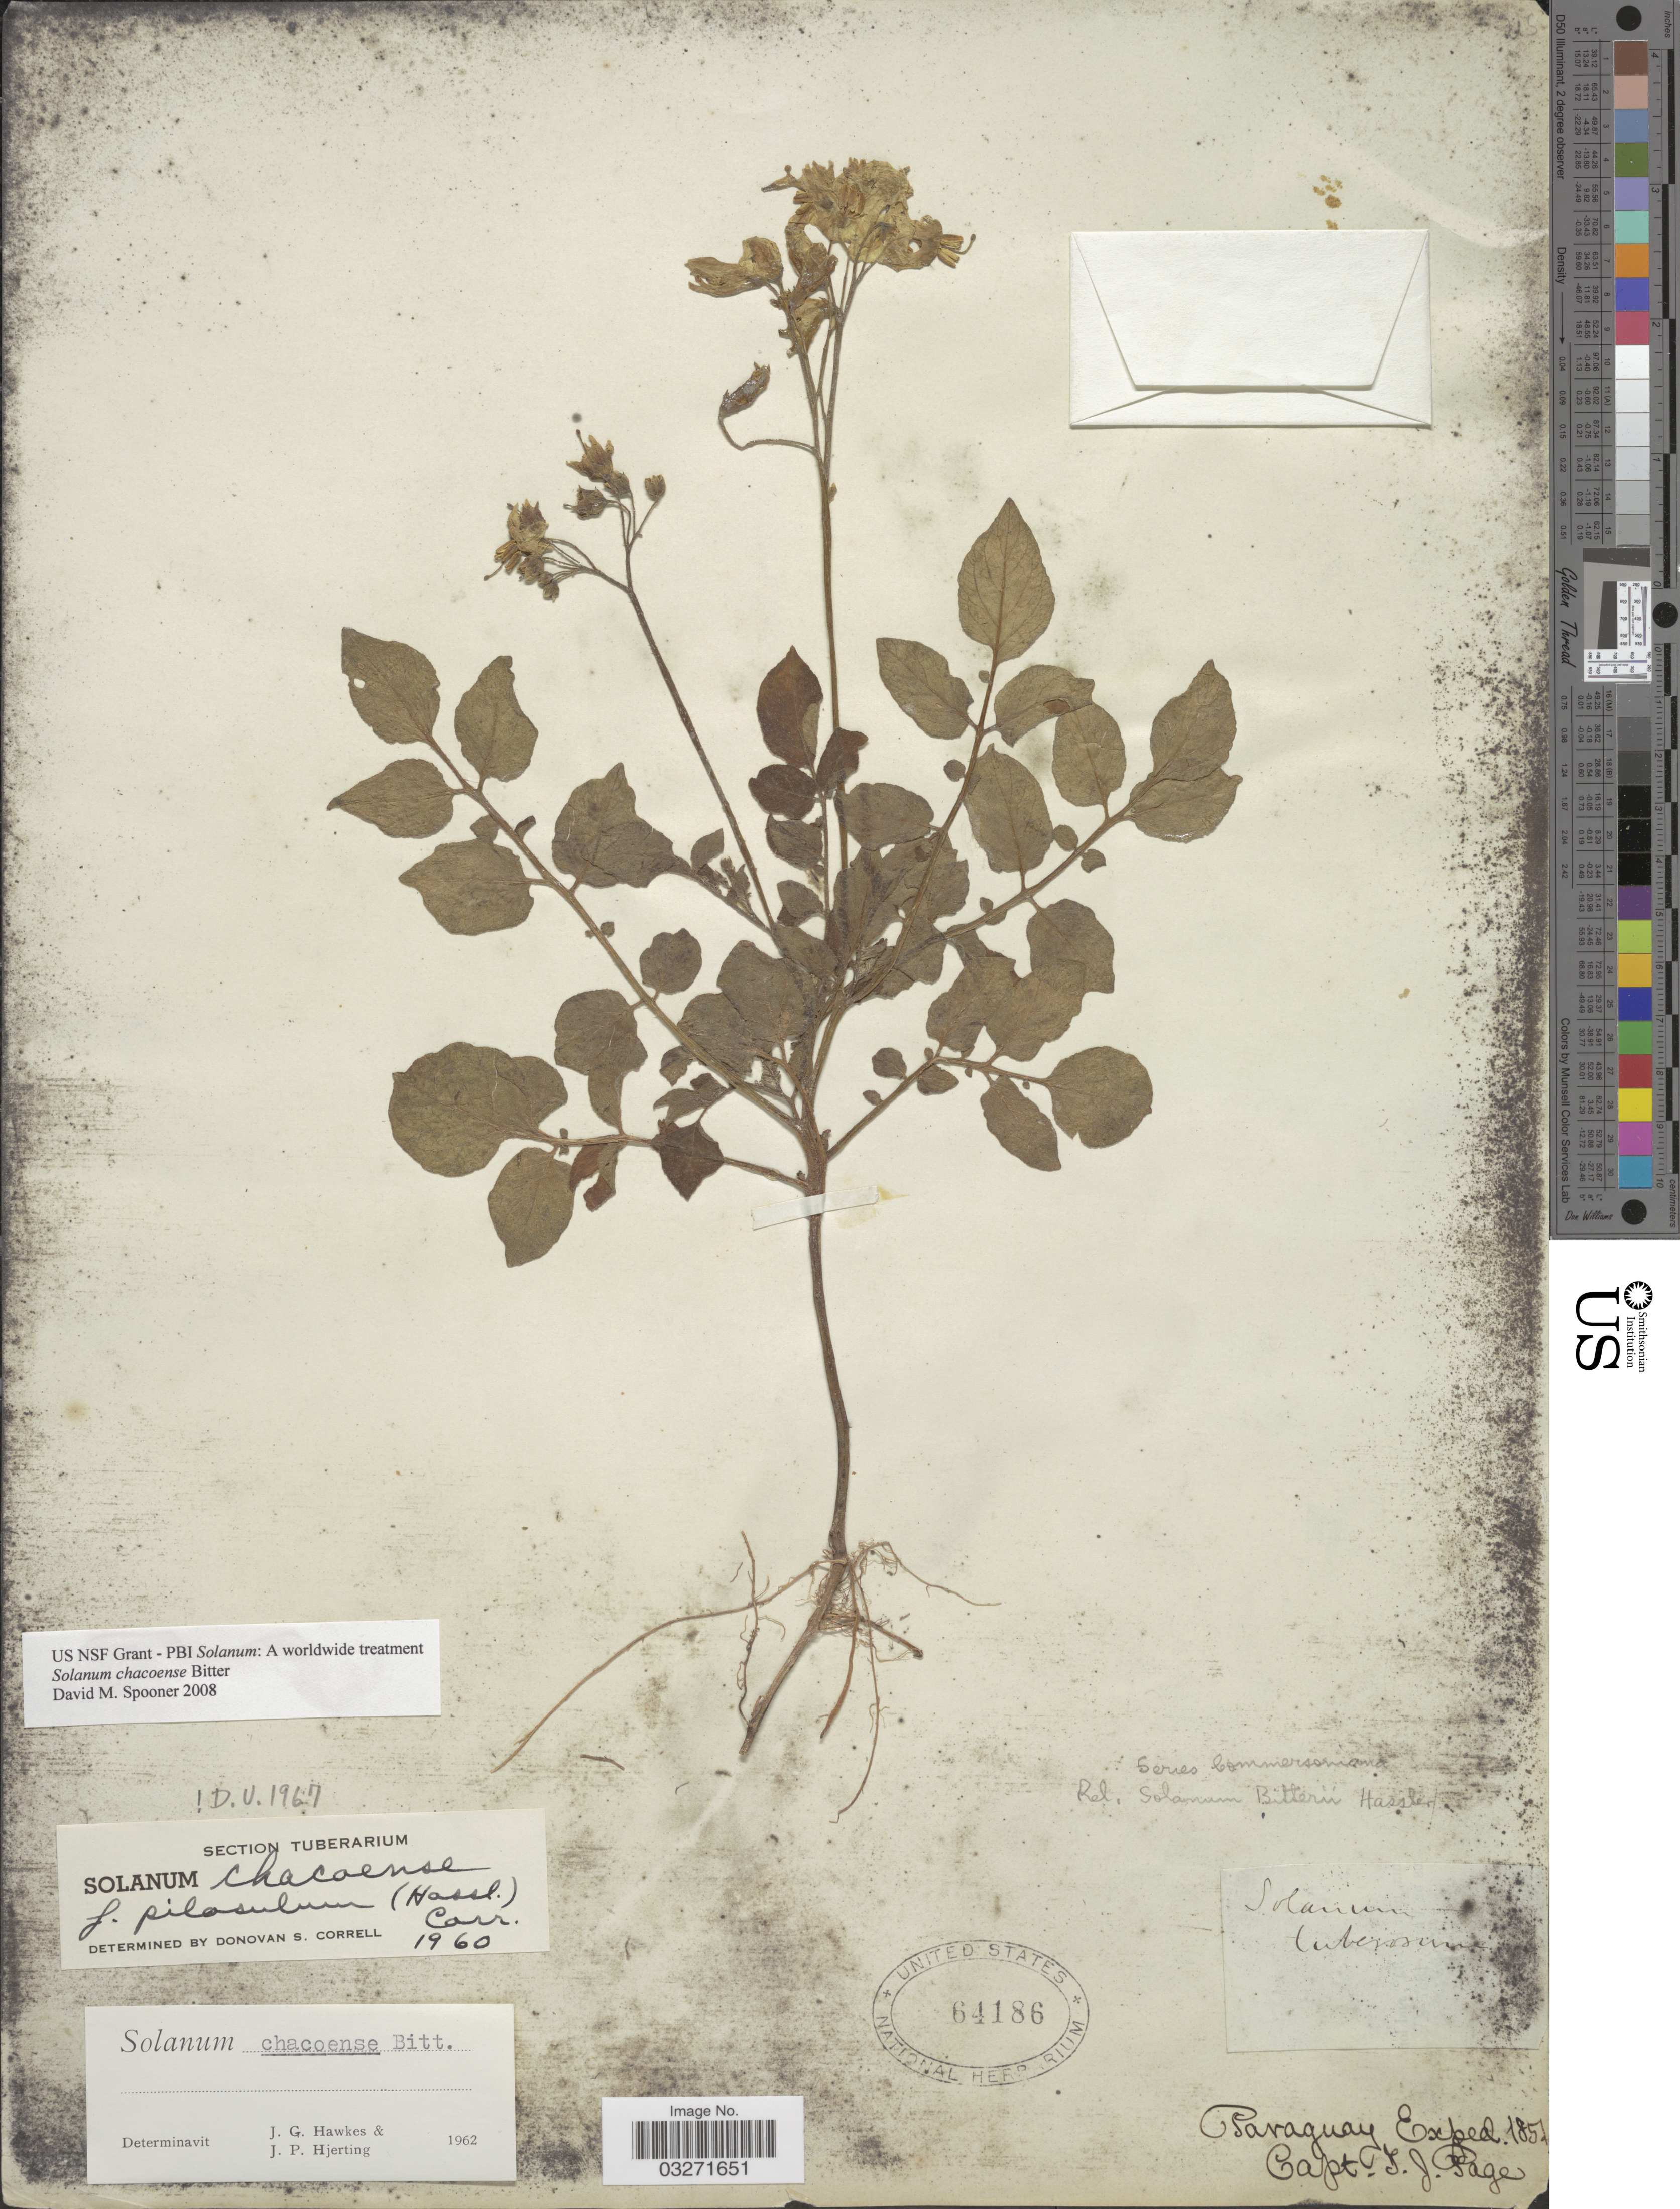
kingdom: Plantae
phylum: Tracheophyta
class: Magnoliopsida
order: Solanales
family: Solanaceae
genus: Solanum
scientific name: Solanum chacoense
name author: Bitt.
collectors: C. Page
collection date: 1851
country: Paraguay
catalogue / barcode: US 64186